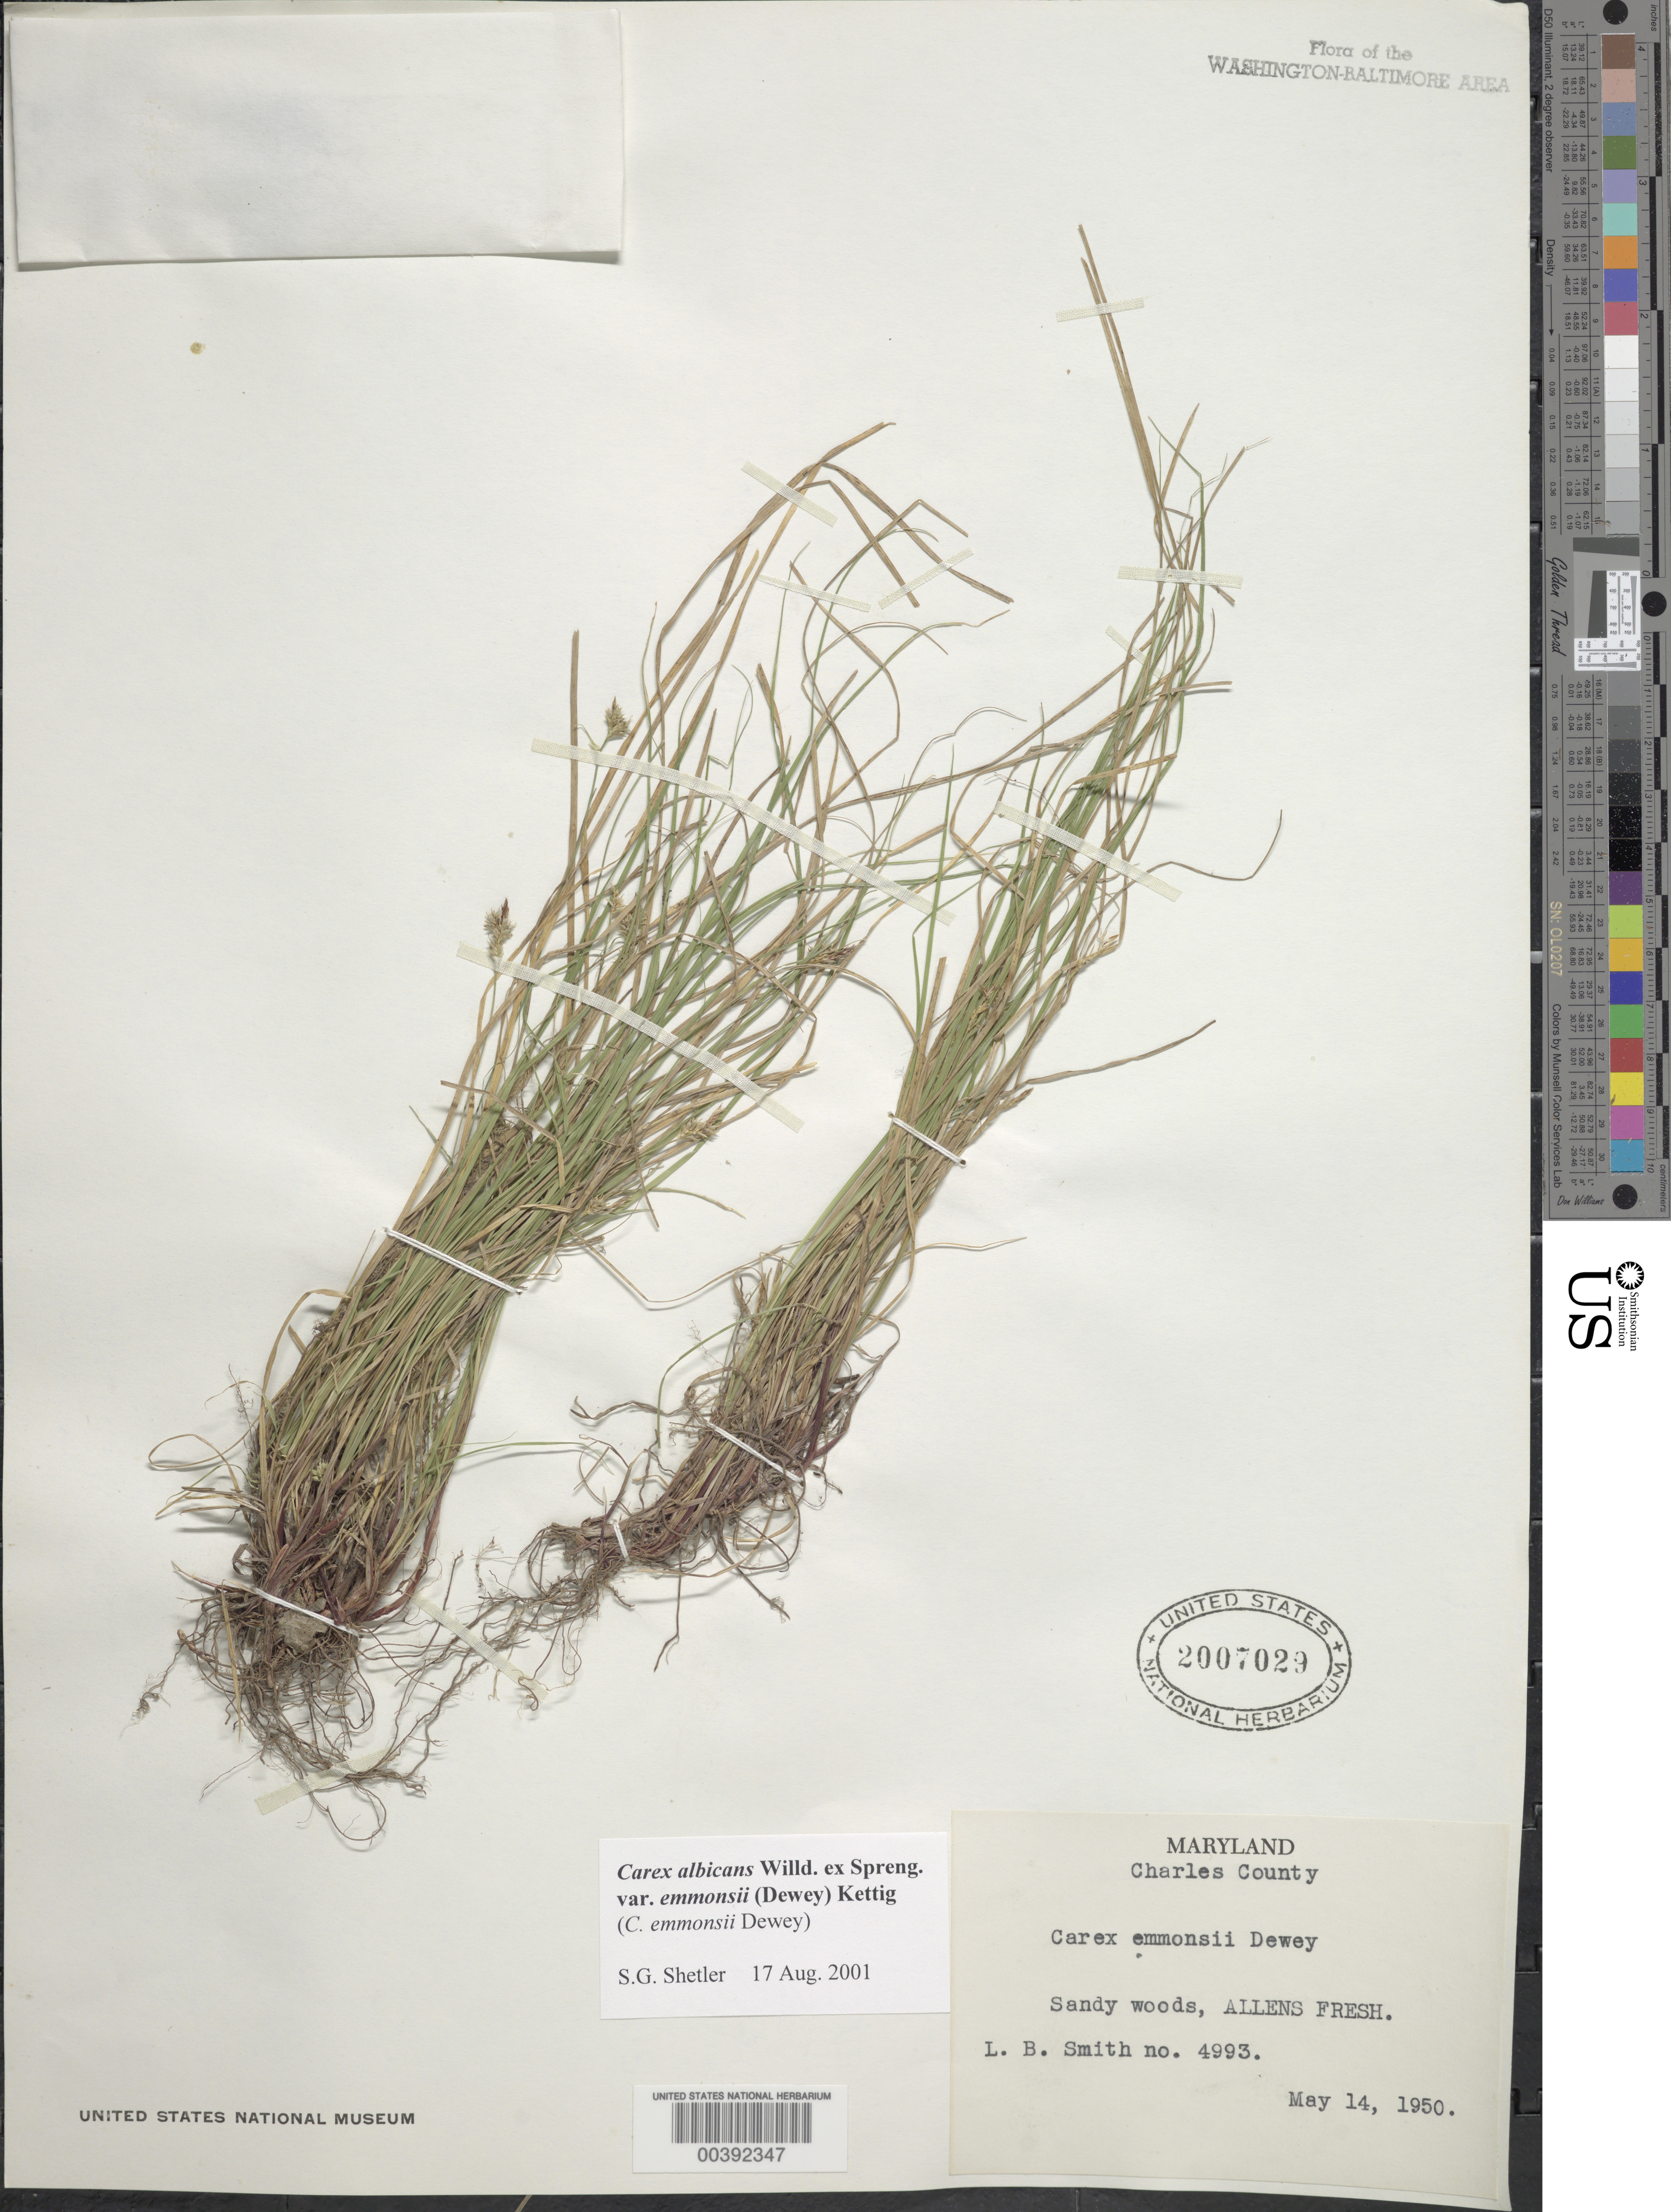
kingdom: Plantae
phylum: Tracheophyta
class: Liliopsida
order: Poales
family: Cyperaceae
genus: Carex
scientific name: Carex emmonsii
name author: Dewey ex Torr.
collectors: L. Smith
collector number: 4993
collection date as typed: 14 May 1950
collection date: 1950-05-14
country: United States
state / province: Maryland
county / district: Charles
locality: Allens Fresh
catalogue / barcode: US 2007029